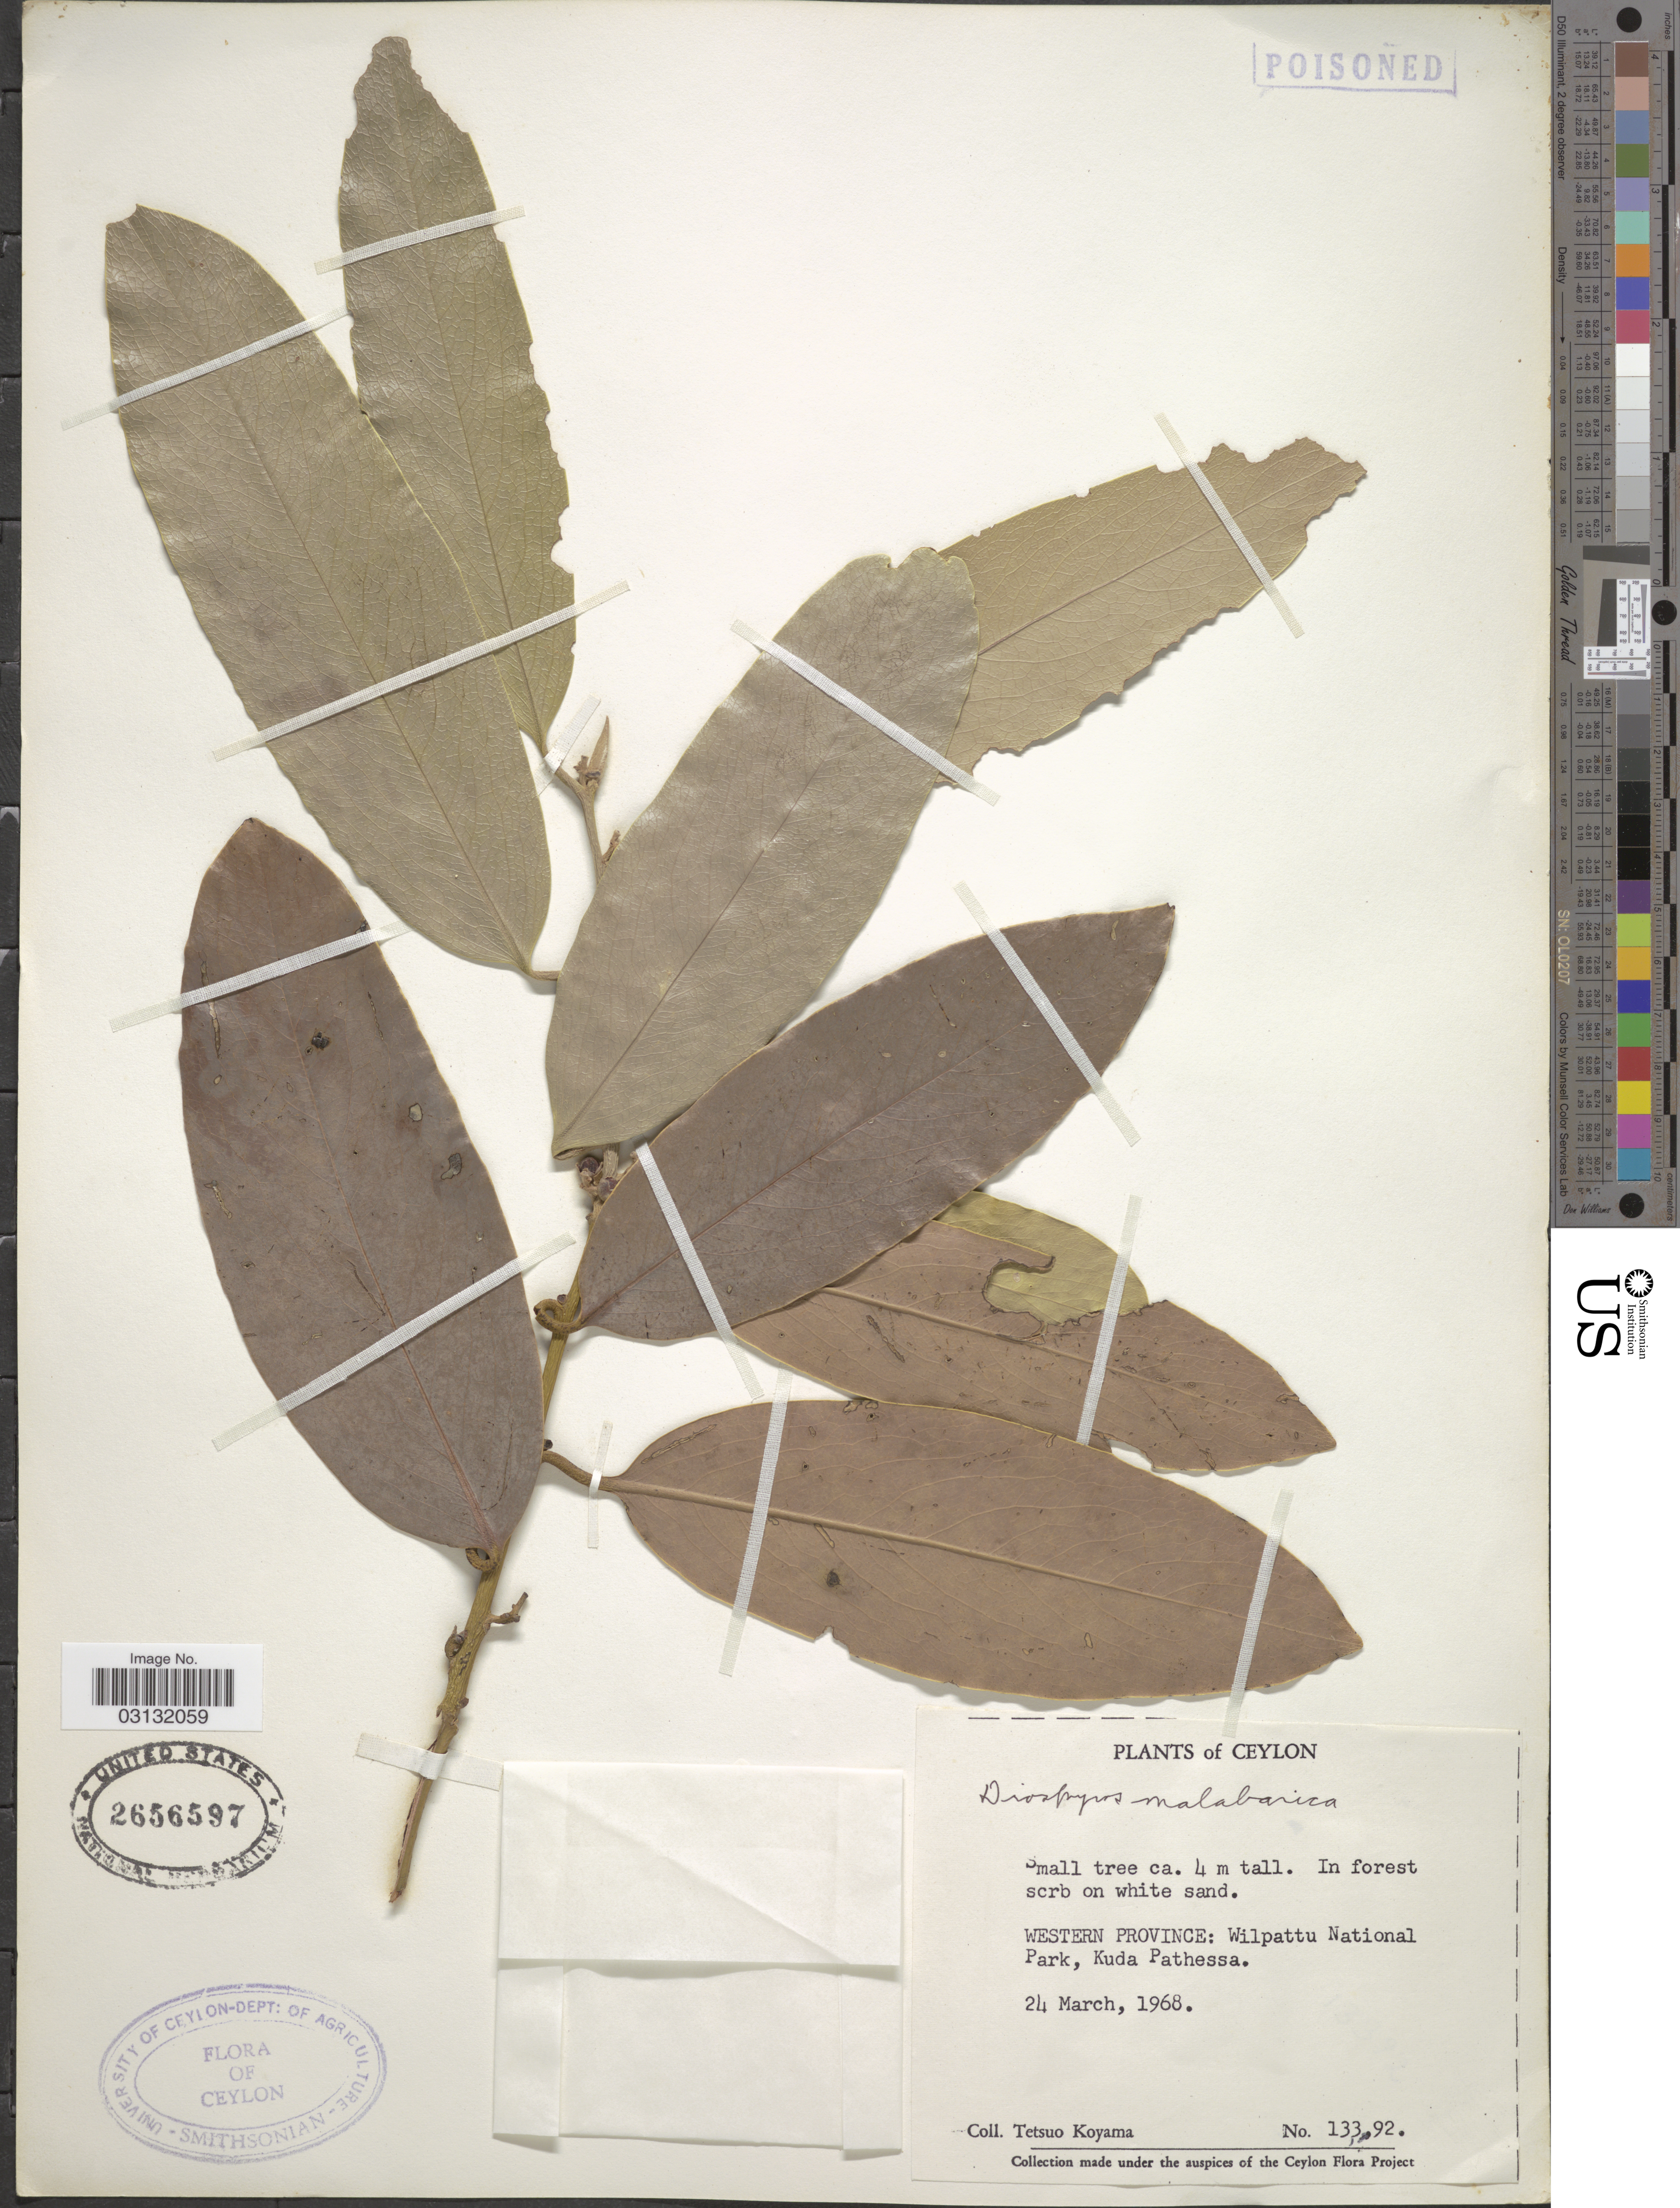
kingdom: Plantae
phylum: Tracheophyta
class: Magnoliopsida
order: Ericales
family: Ebenaceae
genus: Diospyros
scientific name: Diospyros malabarica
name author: (Desr.) Kostel.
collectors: T. Koyama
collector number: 13392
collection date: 1968-03-24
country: Sri Lanka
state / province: Western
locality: Ceylon, Western Province: Wilpattu National Park, Kuda Pathessa.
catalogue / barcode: US 2656597